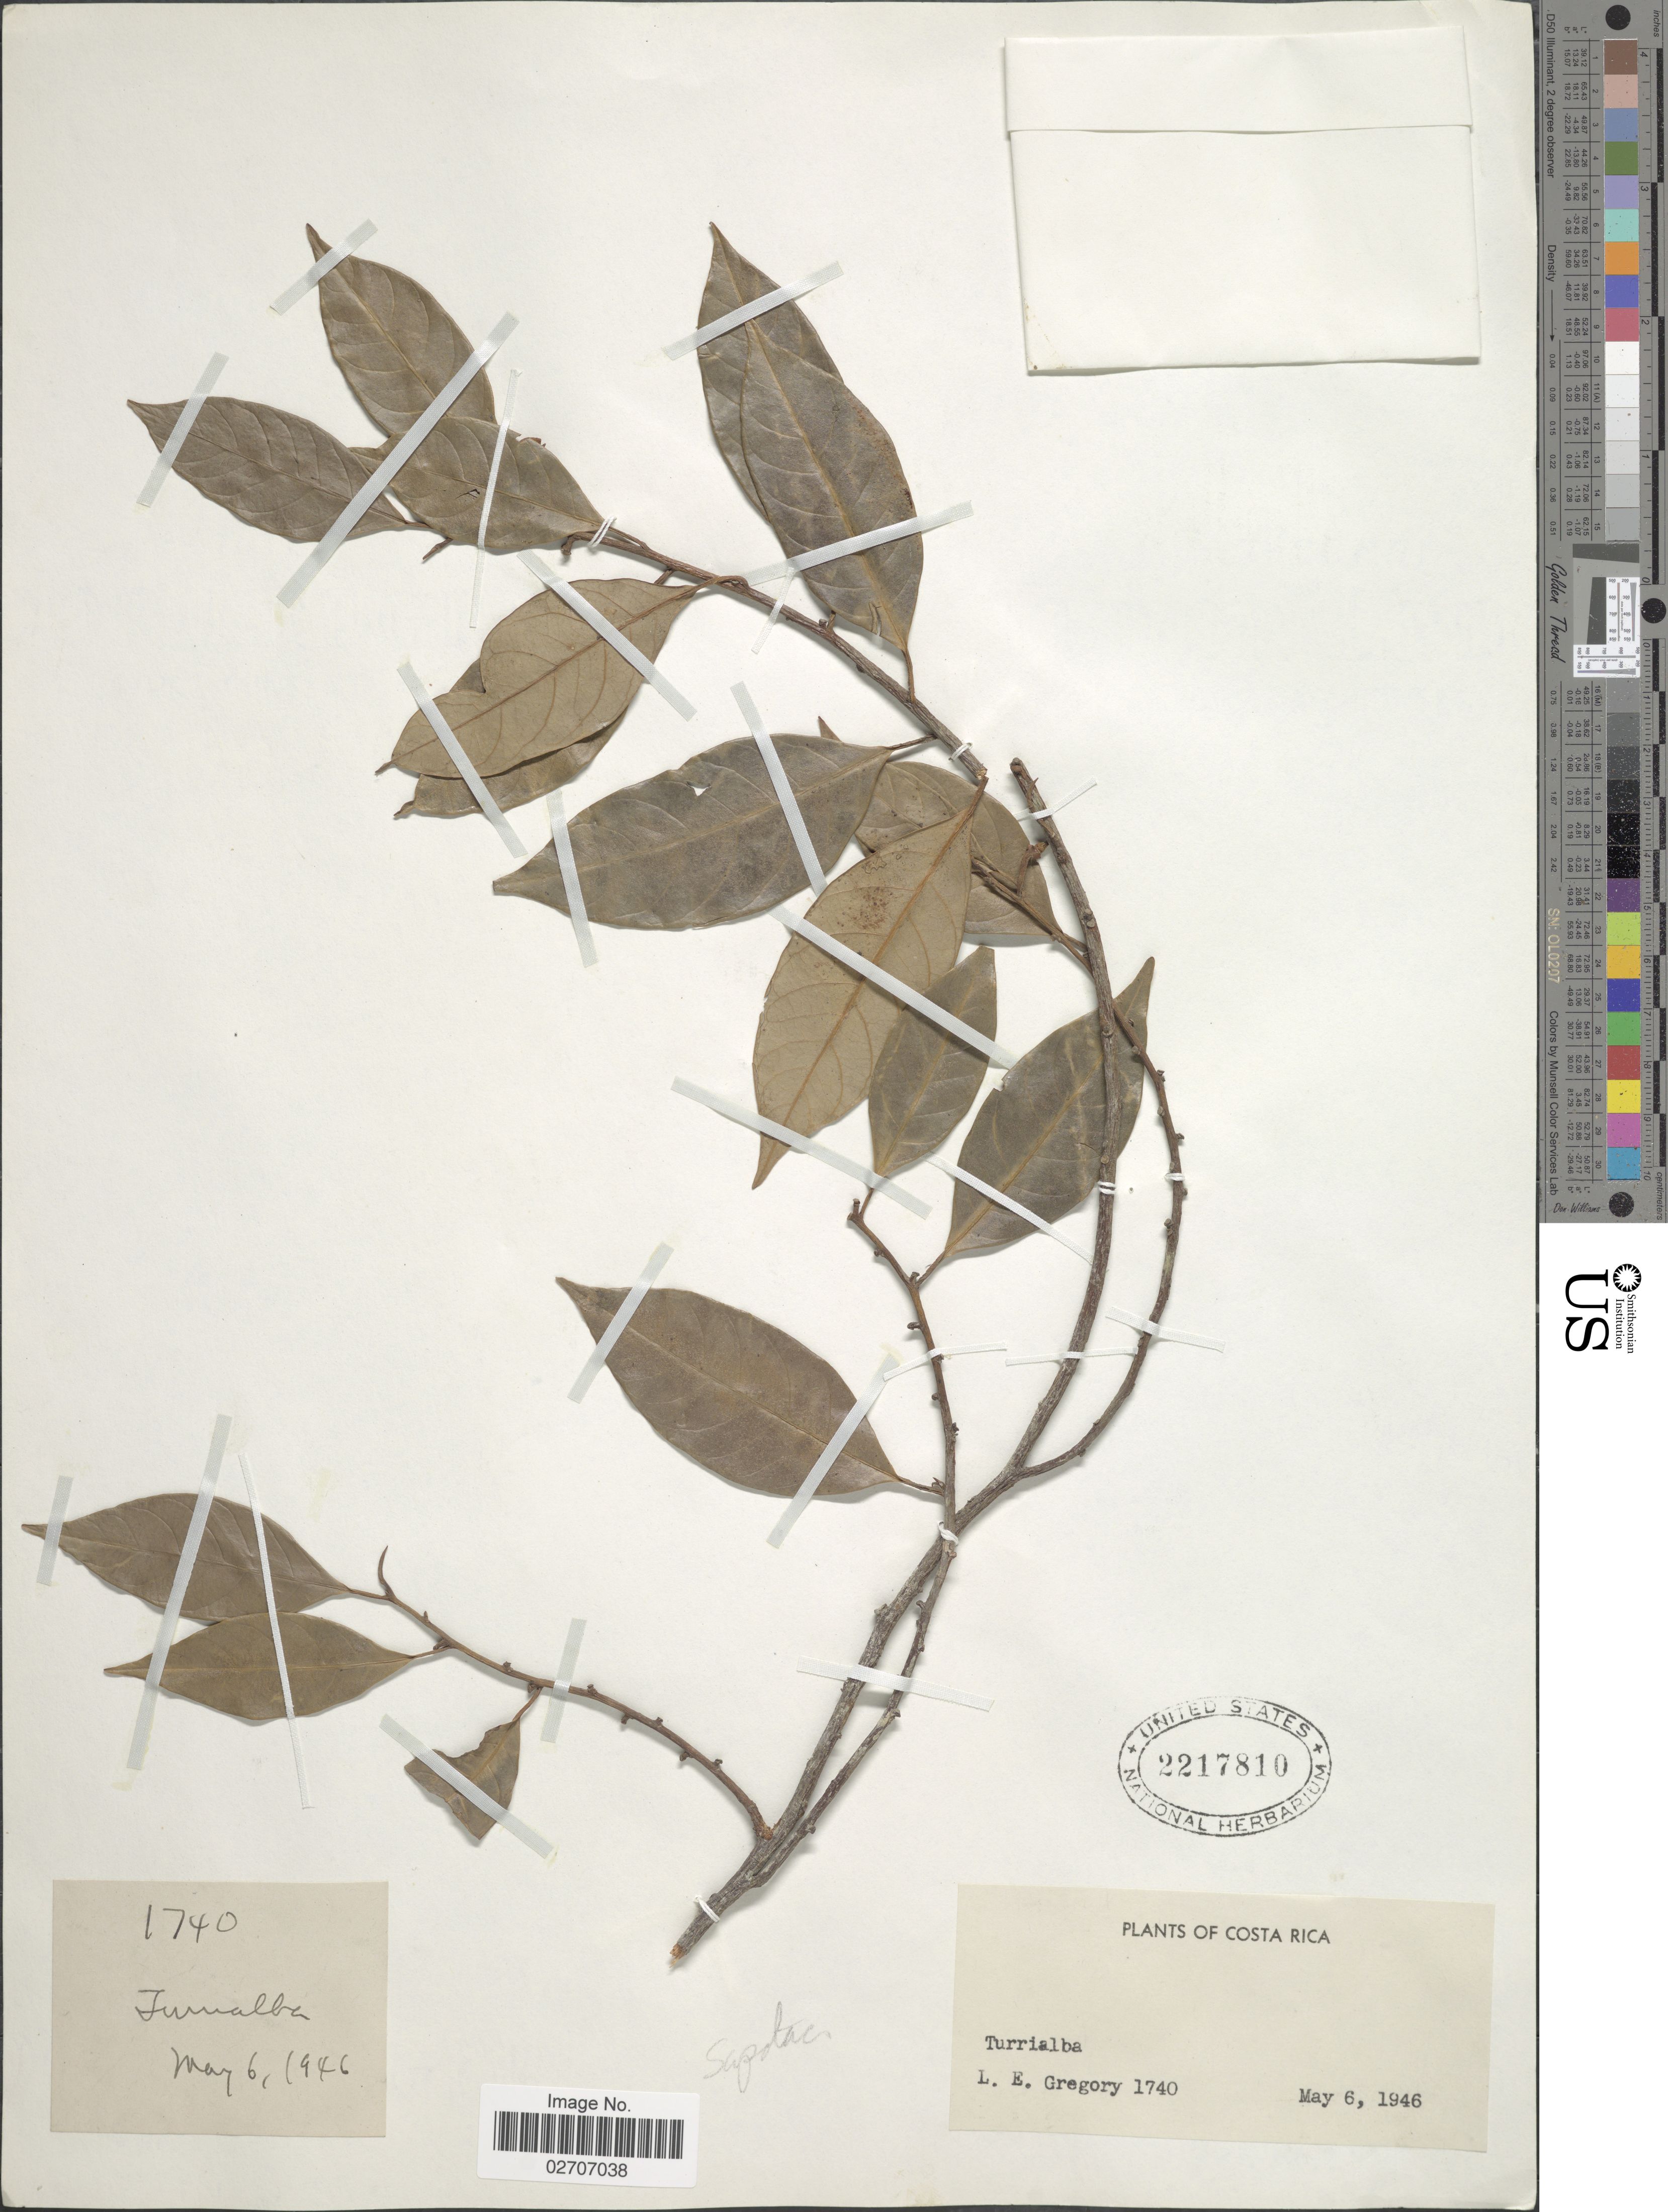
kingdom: Plantae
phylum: Tracheophyta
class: Magnoliopsida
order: Ericales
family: Sapotaceae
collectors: L. E. Gregory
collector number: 1740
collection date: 1946-05-06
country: Costa Rica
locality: Turrialba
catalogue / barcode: US 2217810